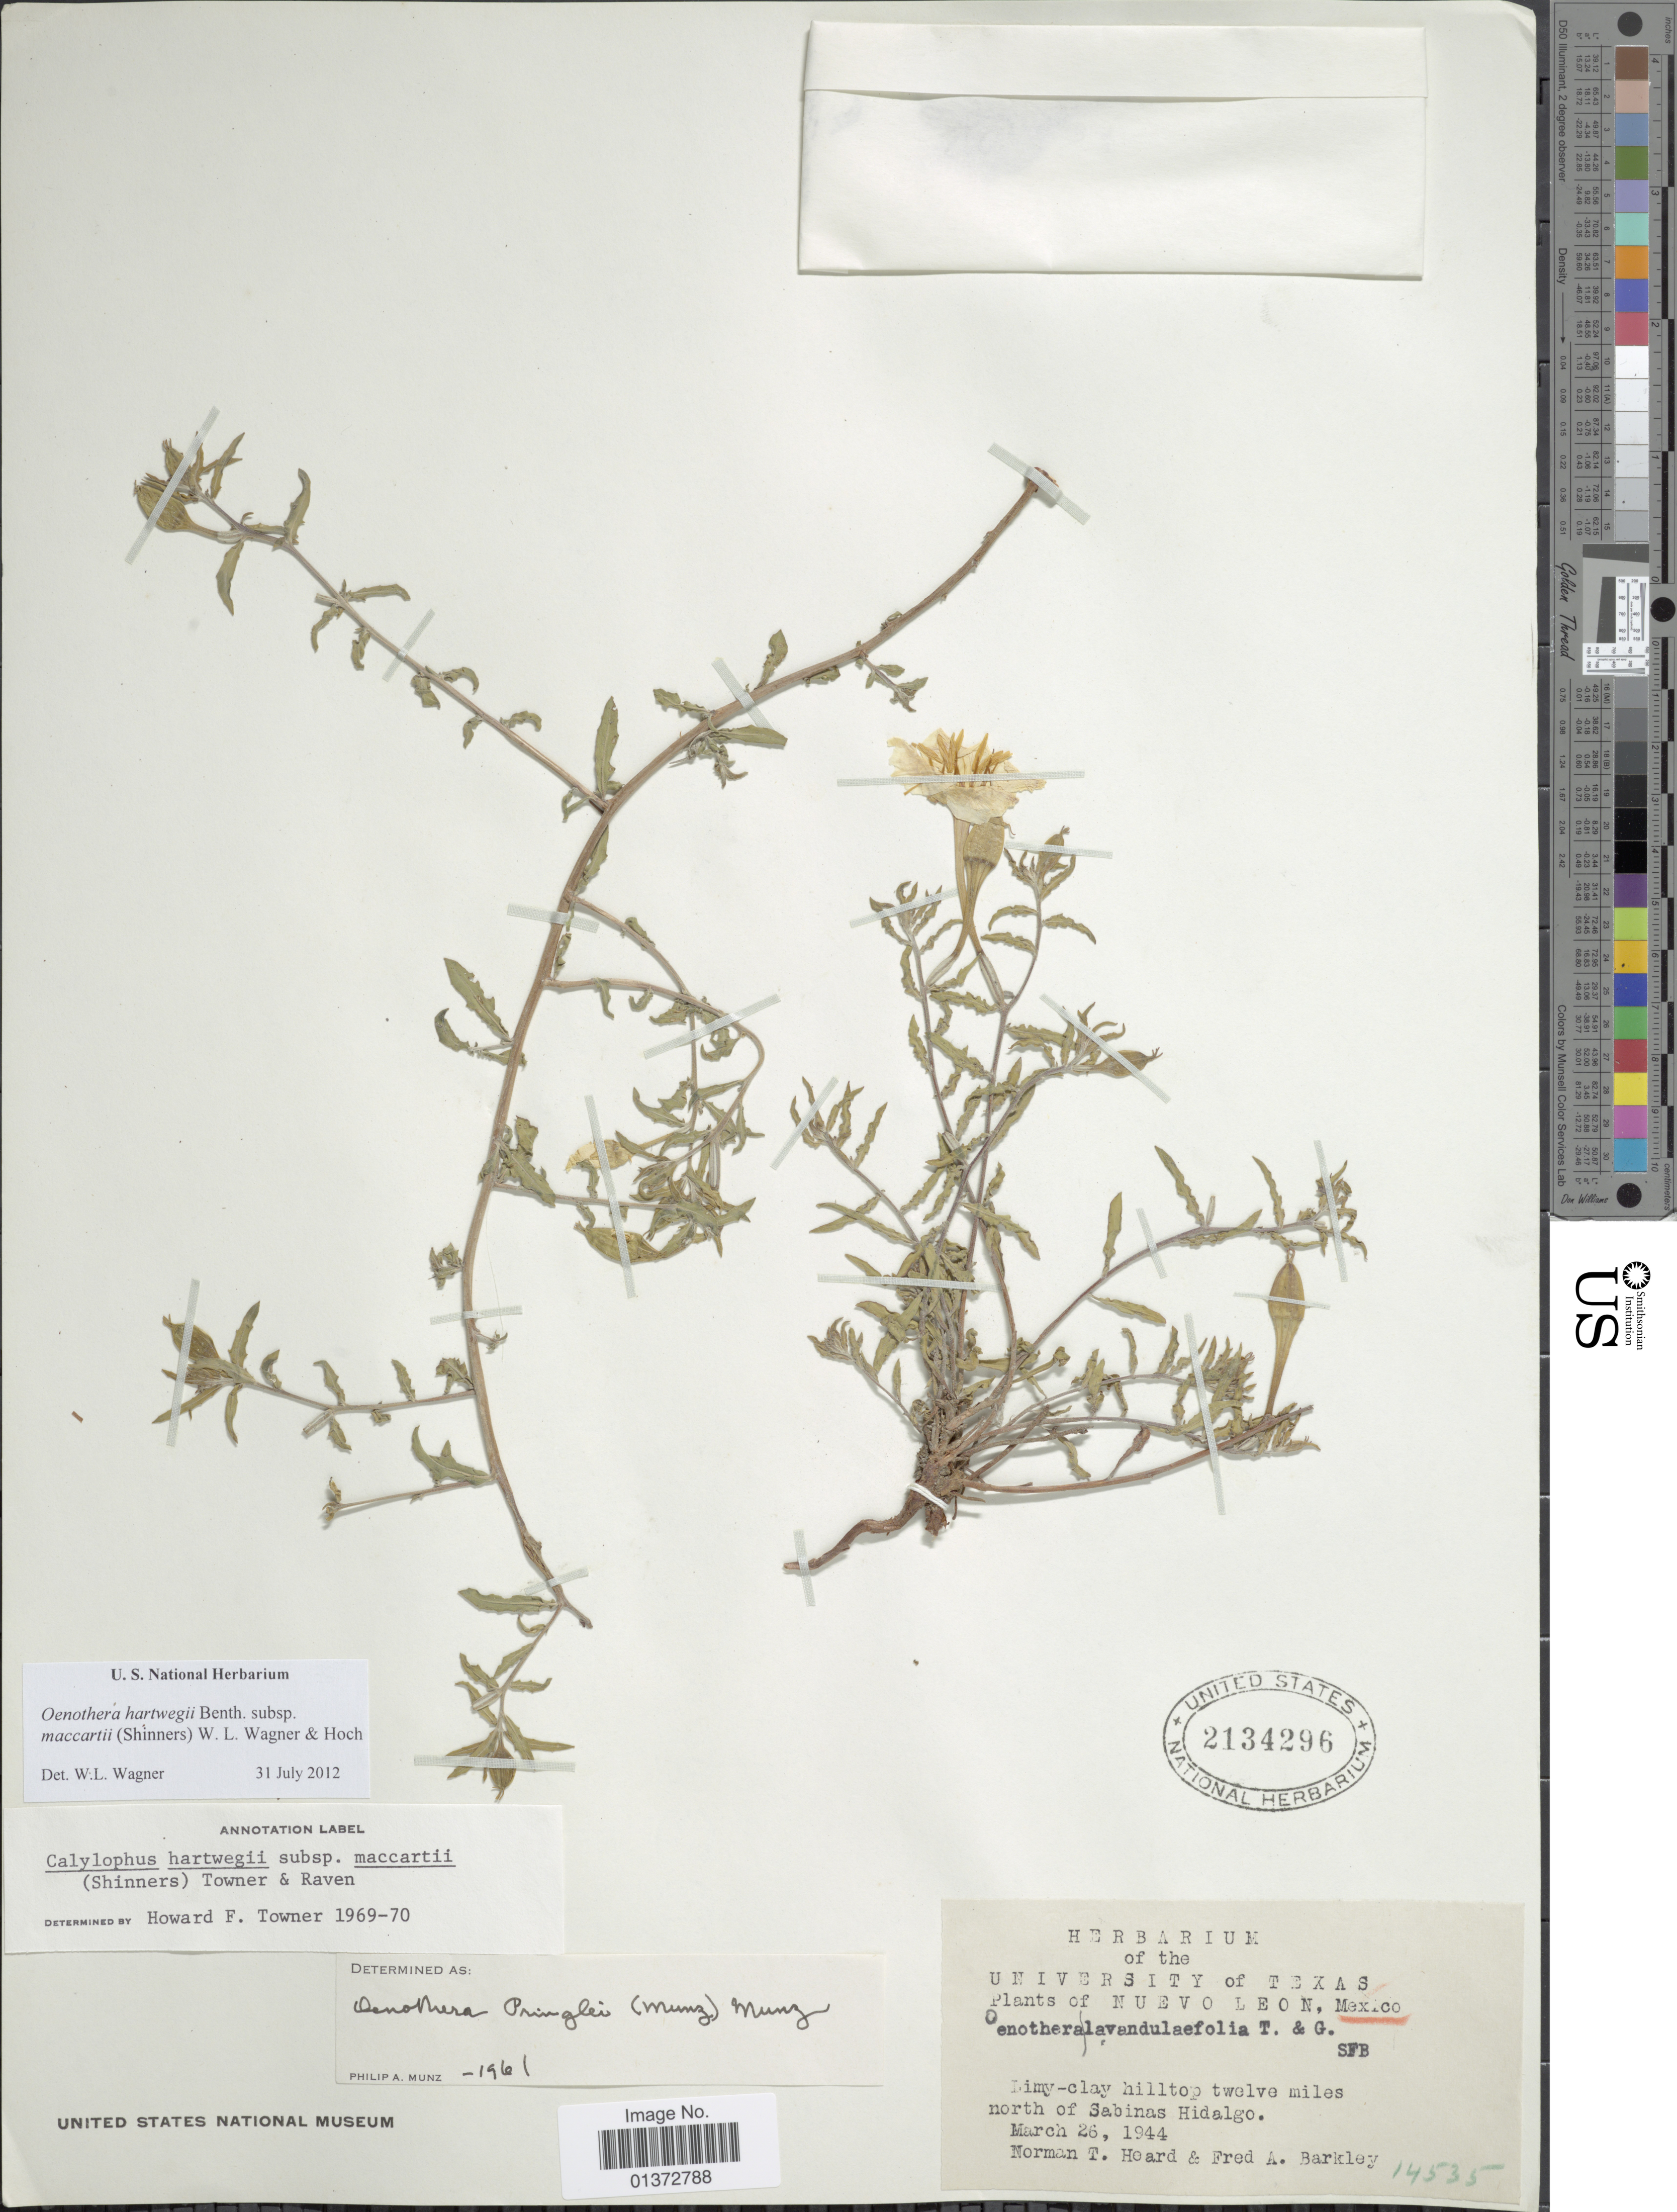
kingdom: Plantae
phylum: Tracheophyta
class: Magnoliopsida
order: Myrtales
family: Onagraceae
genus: Oenothera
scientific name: Oenothera hartwegii subsp. maccartii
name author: (Shinners) W.L. Wagner & Hoch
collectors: N. Hoard & F. A. Barkley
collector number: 14535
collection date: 1944-03-26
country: Mexico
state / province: Nuevo León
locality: Limy-clay hilltop twelve miles north of Sabinas Hidalgo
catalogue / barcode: US 2134296